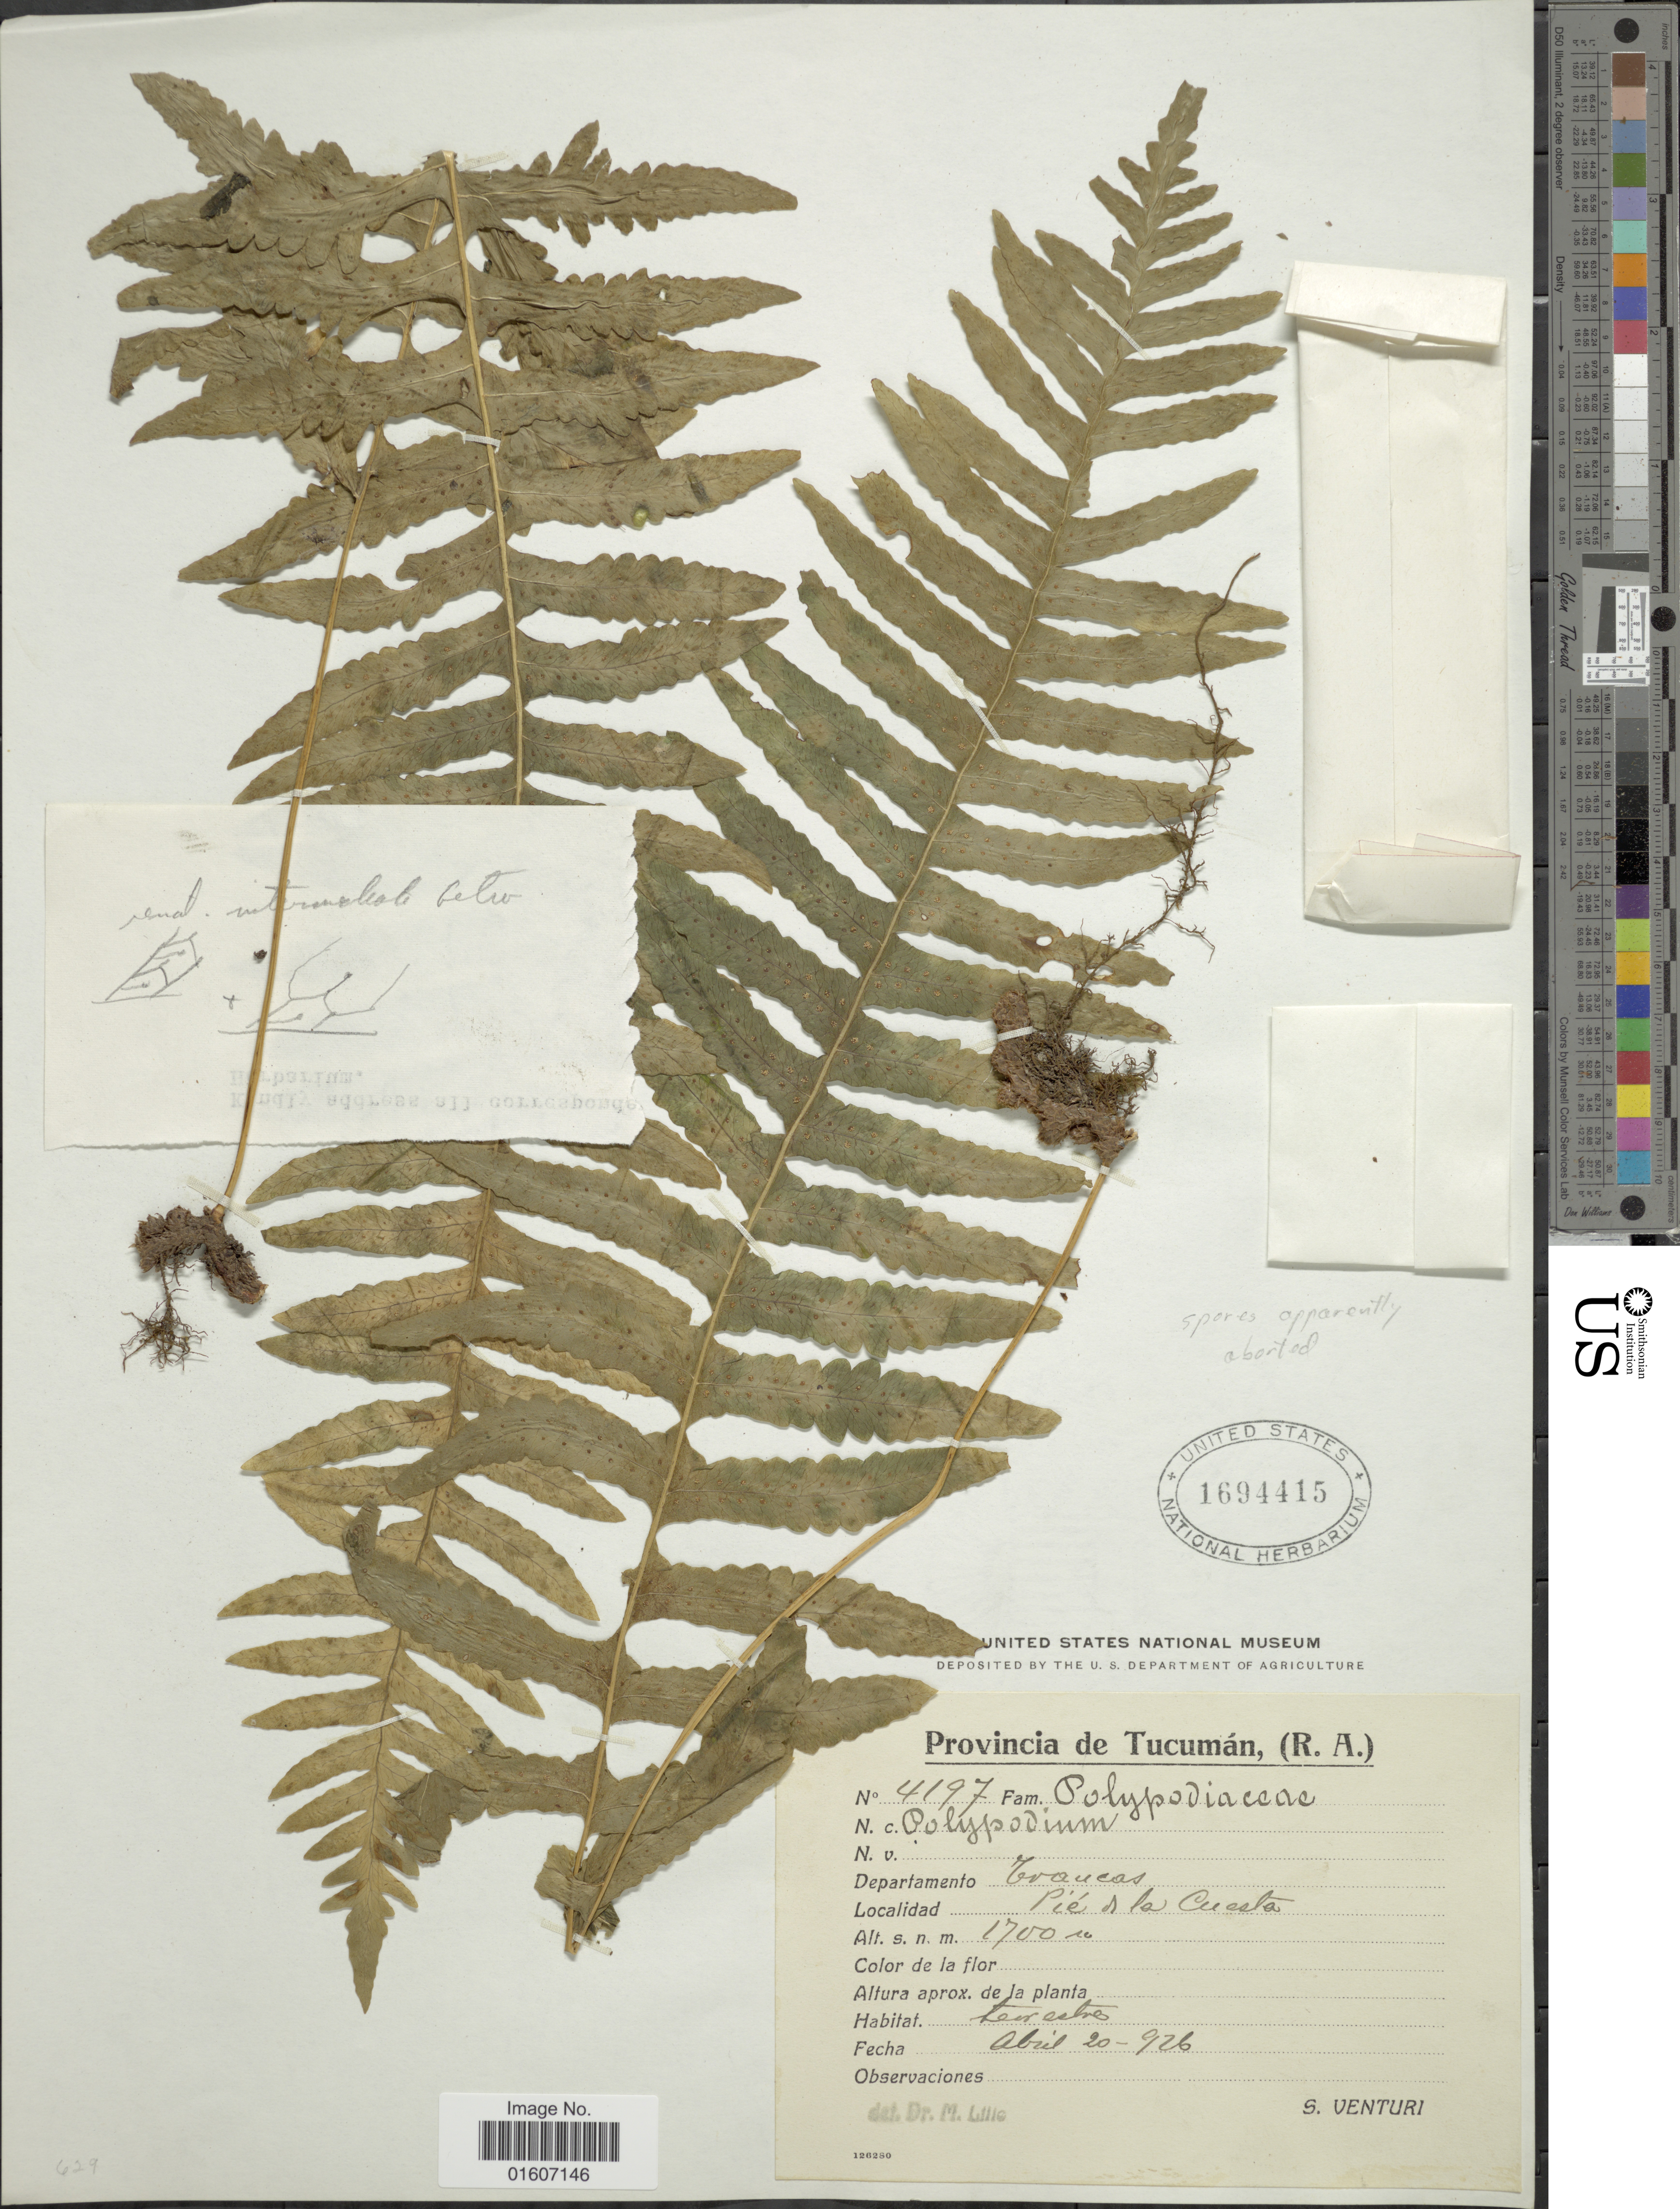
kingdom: Plantae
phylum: Tracheophyta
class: Polypodiopsida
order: Polypodiales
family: Polypodiaceae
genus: Serpocaulon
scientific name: Serpocaulon sp.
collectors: S. Venturi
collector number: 4197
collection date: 1926-04-20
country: Argentina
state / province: Tucumán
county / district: Trancas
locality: Pié de la Cuesta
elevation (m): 1700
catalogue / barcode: US 1694415